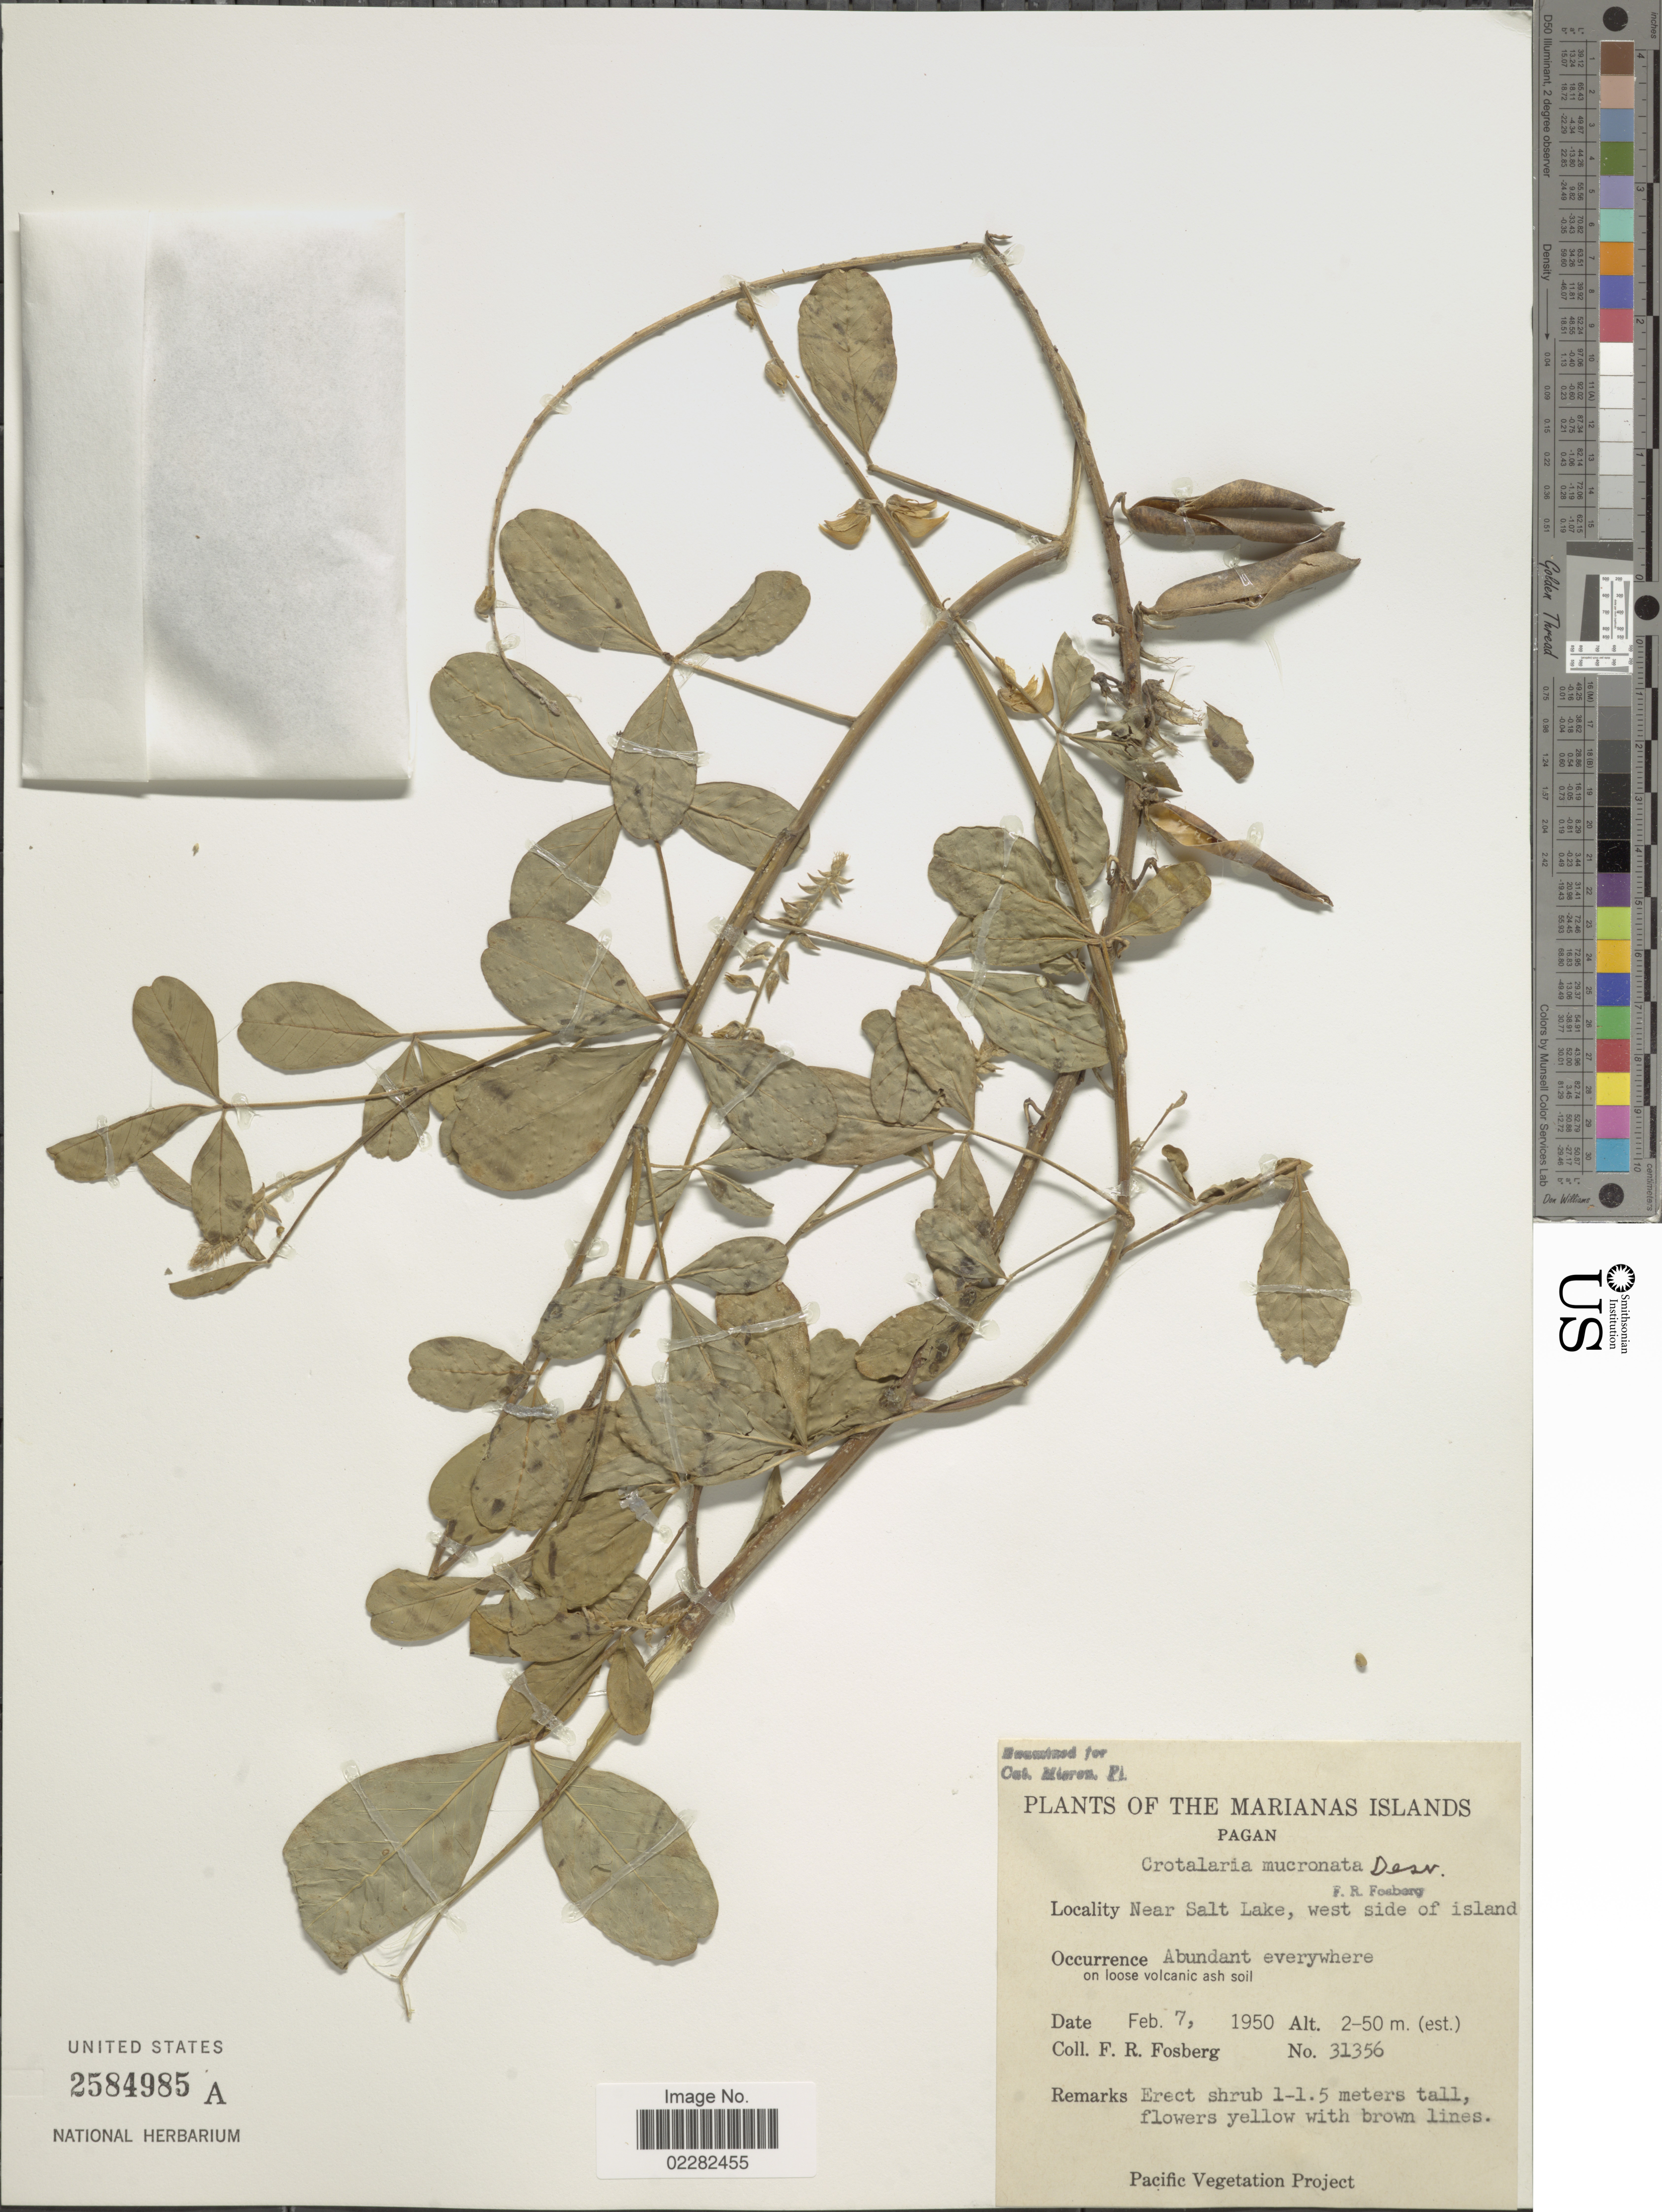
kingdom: Plantae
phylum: Tracheophyta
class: Magnoliopsida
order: Fabales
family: Fabaceae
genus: Crotalaria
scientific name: Crotalaria pallida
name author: Aiton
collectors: F. R. Fosberg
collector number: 31356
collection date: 1950-02-07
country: Northern Mariana Islands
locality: Pagan, Near Salt Lake, west side of island, Marianas Islands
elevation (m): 2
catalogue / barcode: US 2584985A